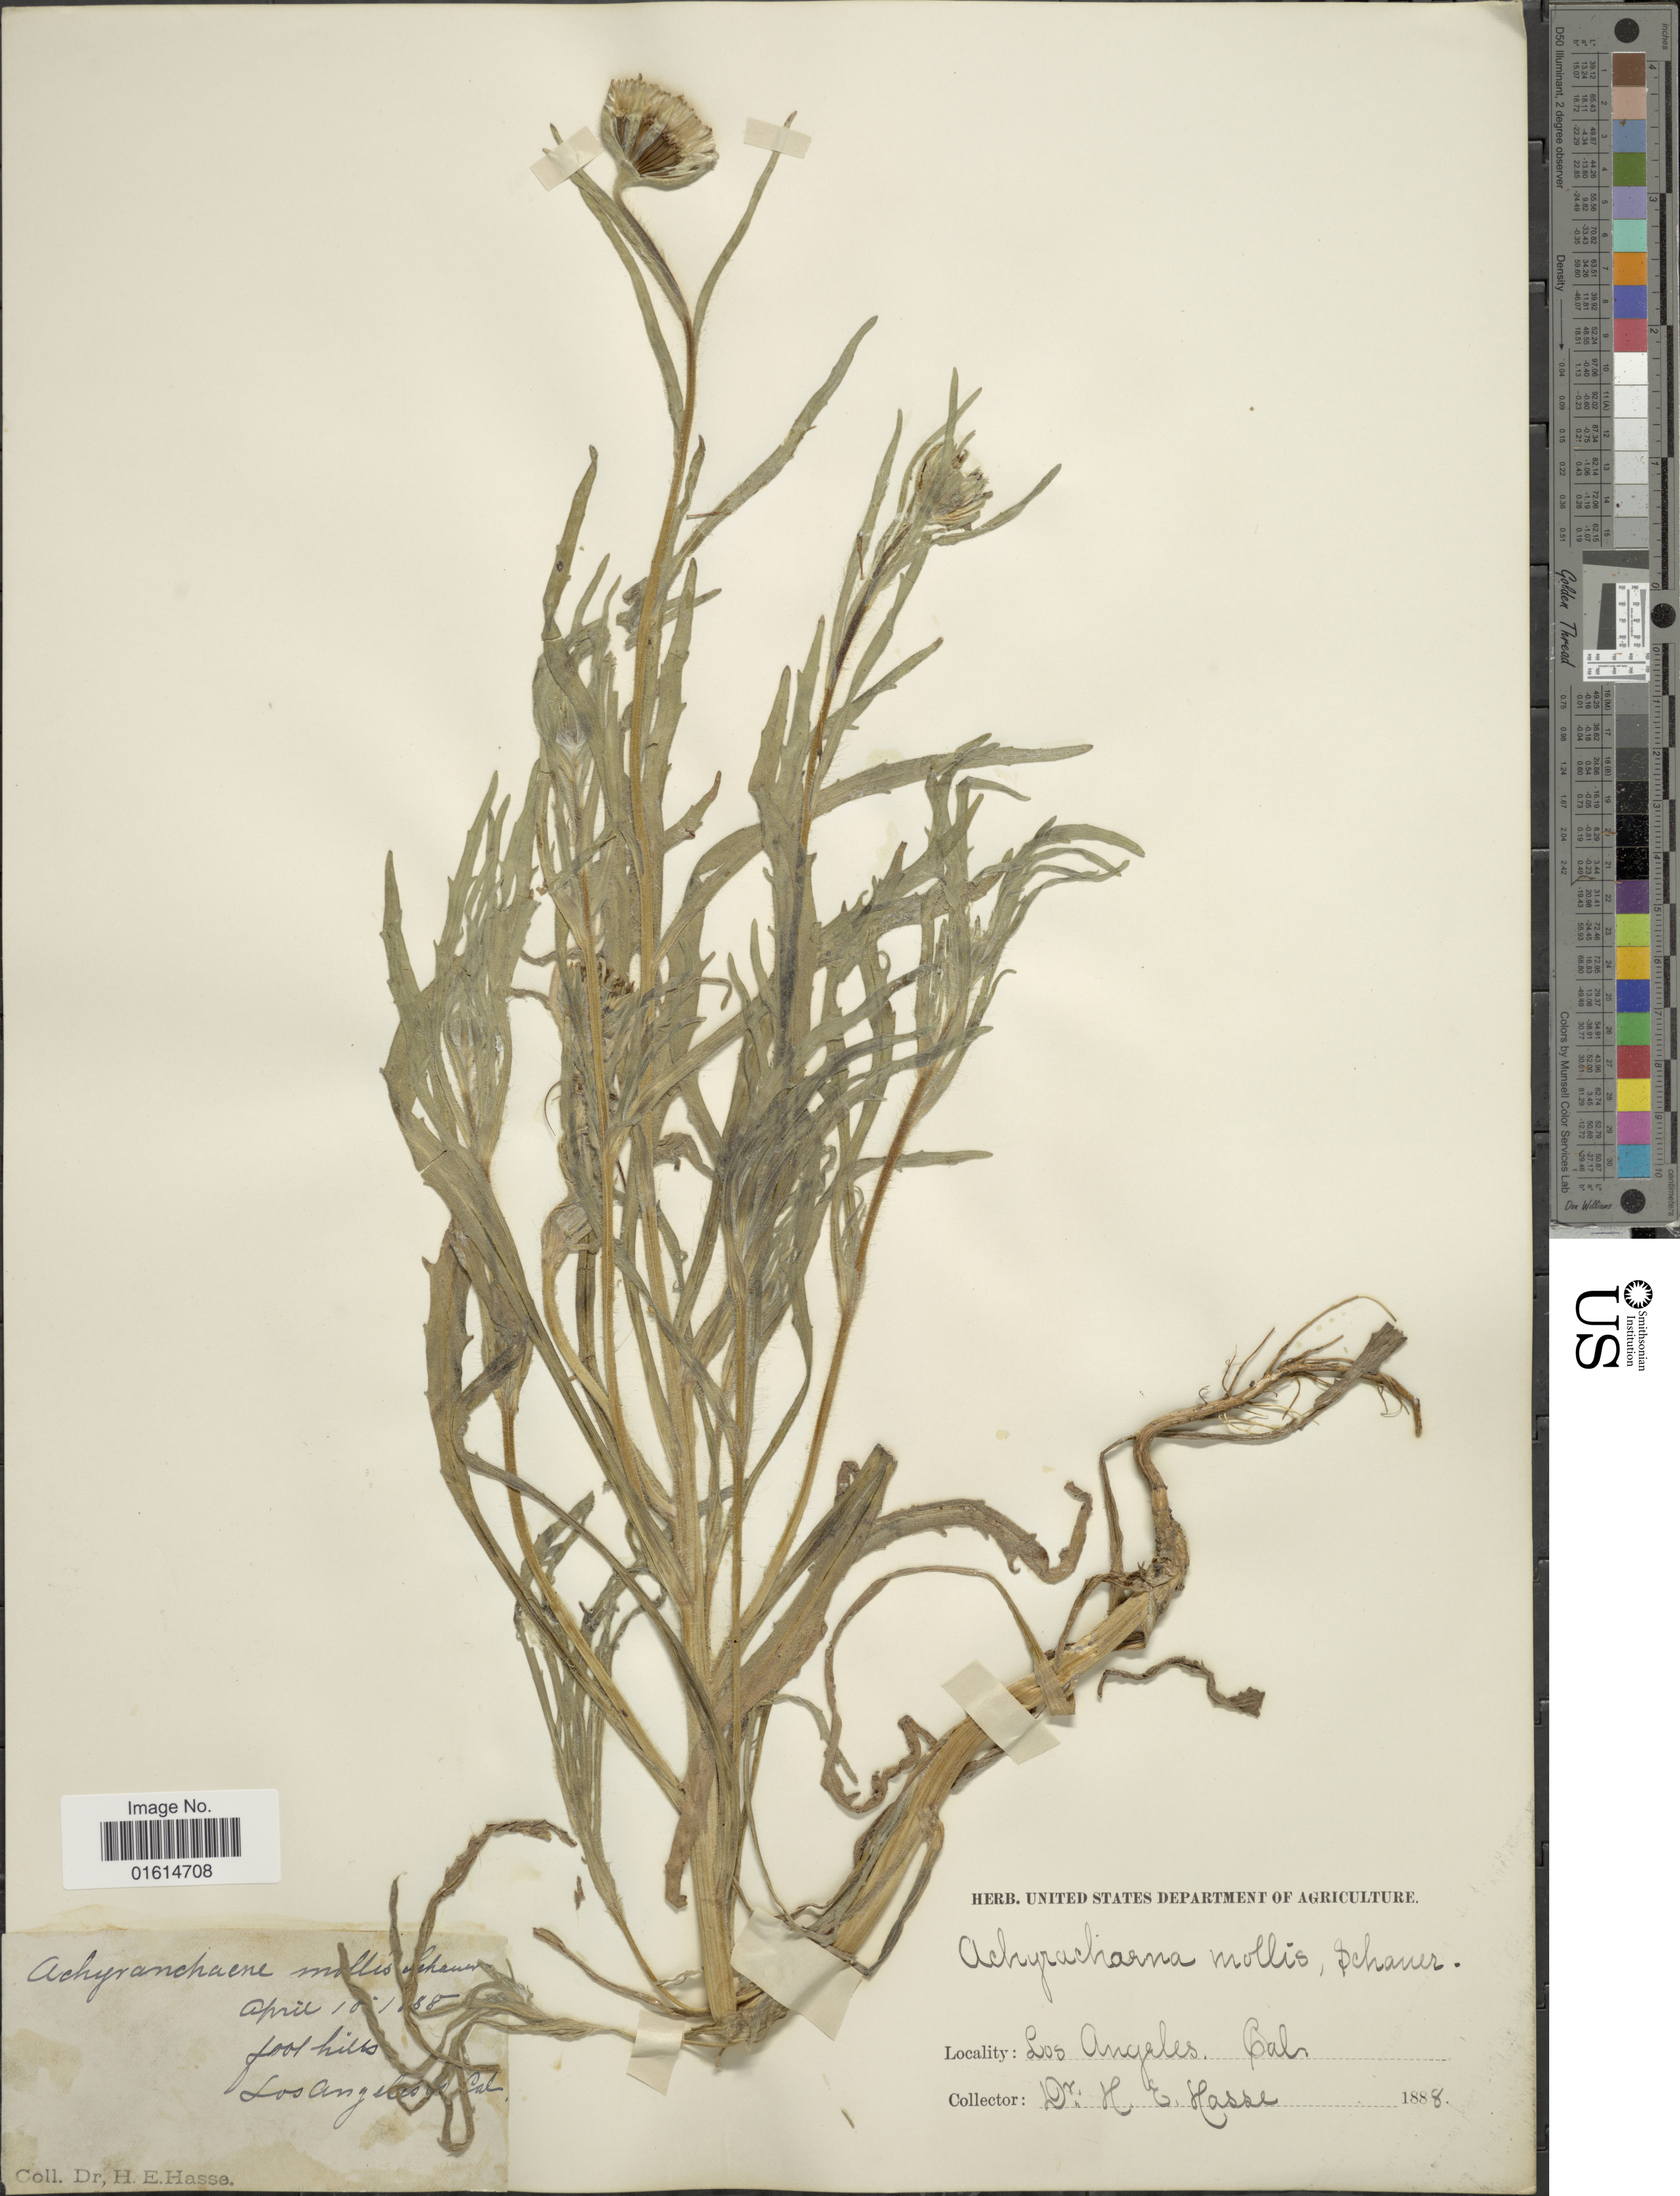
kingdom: Plantae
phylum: Tracheophyta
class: Magnoliopsida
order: Asterales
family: Asteraceae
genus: Achyrachaena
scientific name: Achyrachaena mollis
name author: Schauer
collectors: H. E. Hasse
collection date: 1888-04-18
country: United States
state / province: California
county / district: Los Angeles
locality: Los Angeles, Cal.